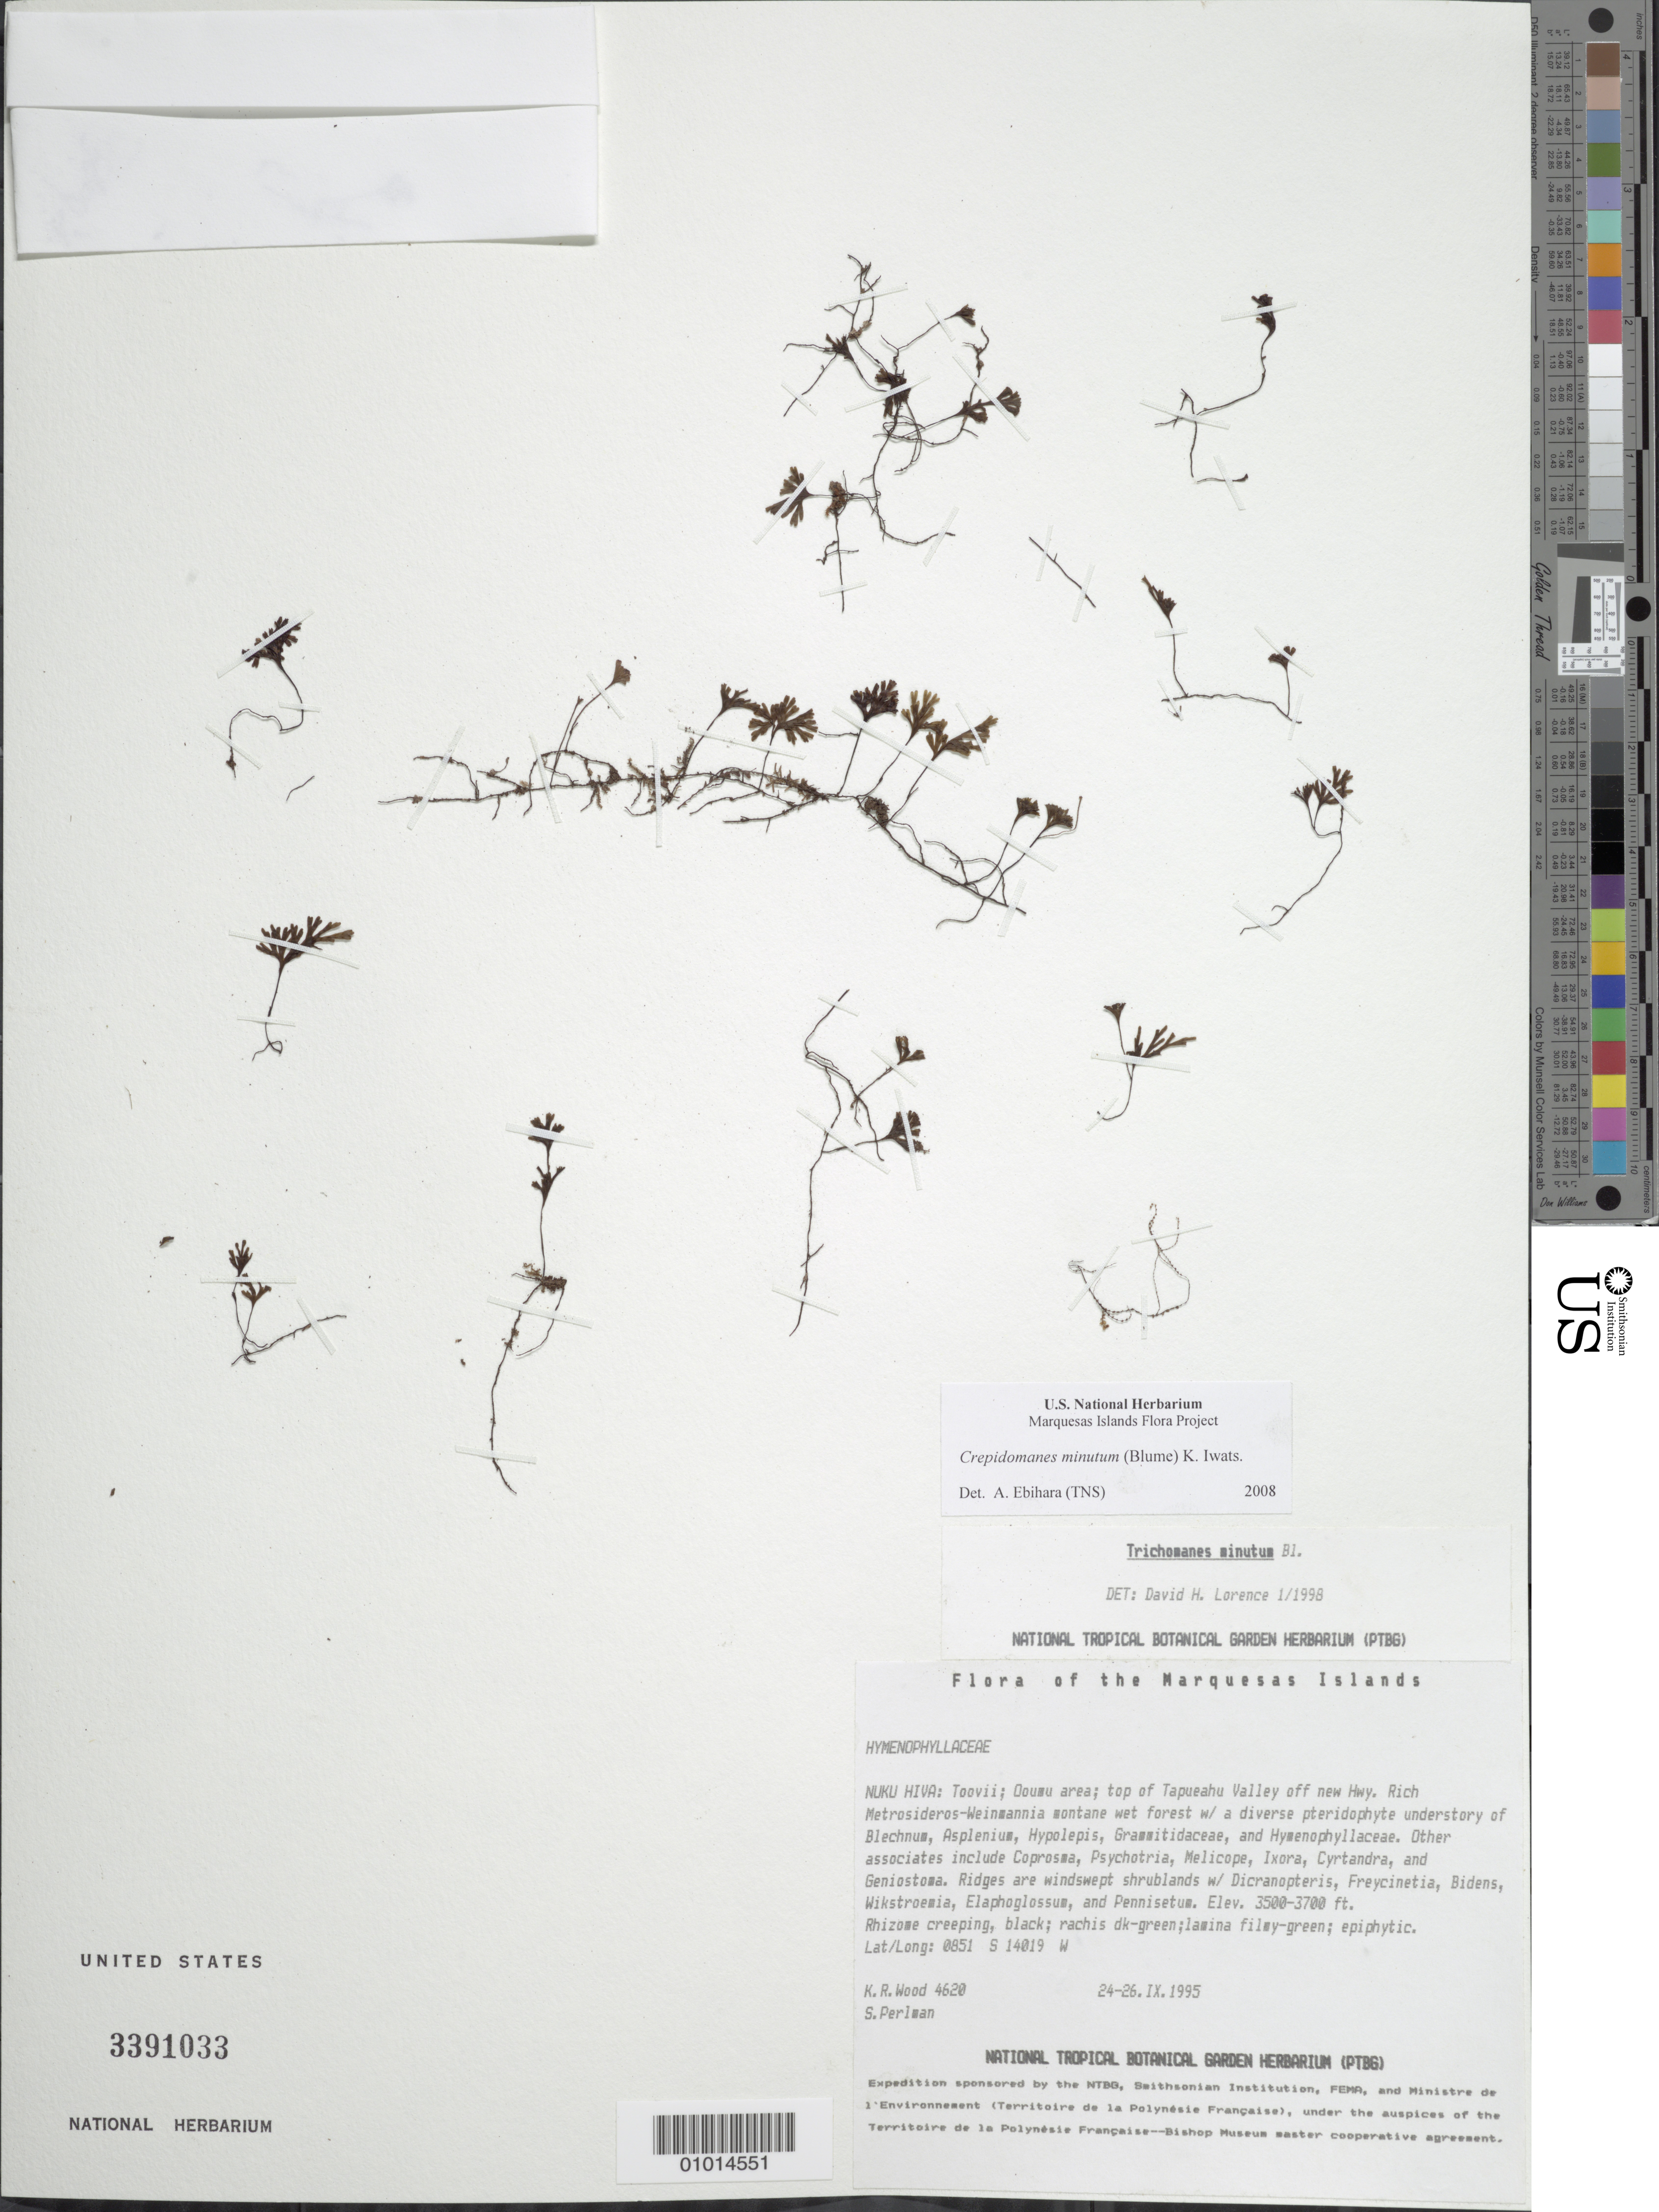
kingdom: Plantae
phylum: Tracheophyta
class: Polypodiopsida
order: Hymenophyllales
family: Hymenophyllaceae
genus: Crepidomanes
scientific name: Crepidomanes minutum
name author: (Blume) K. Iwats.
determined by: Ebihara, A.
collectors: K. R. Wood & S. P. Perlman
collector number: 4620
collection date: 1995-09-24/1995-09-26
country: French Polynesia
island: Nuku Hiva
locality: Toovii, Ooumu area, top of Tapueahu Valley off new hwy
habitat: rich Metrosideros-Weinmannia montane wet forests w/ diverse pteridophyte understory (Blechnum, Asplenium, Hypolepis, Grammitidaceae, Hymenophyllaceae)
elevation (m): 1067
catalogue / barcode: US 3391033